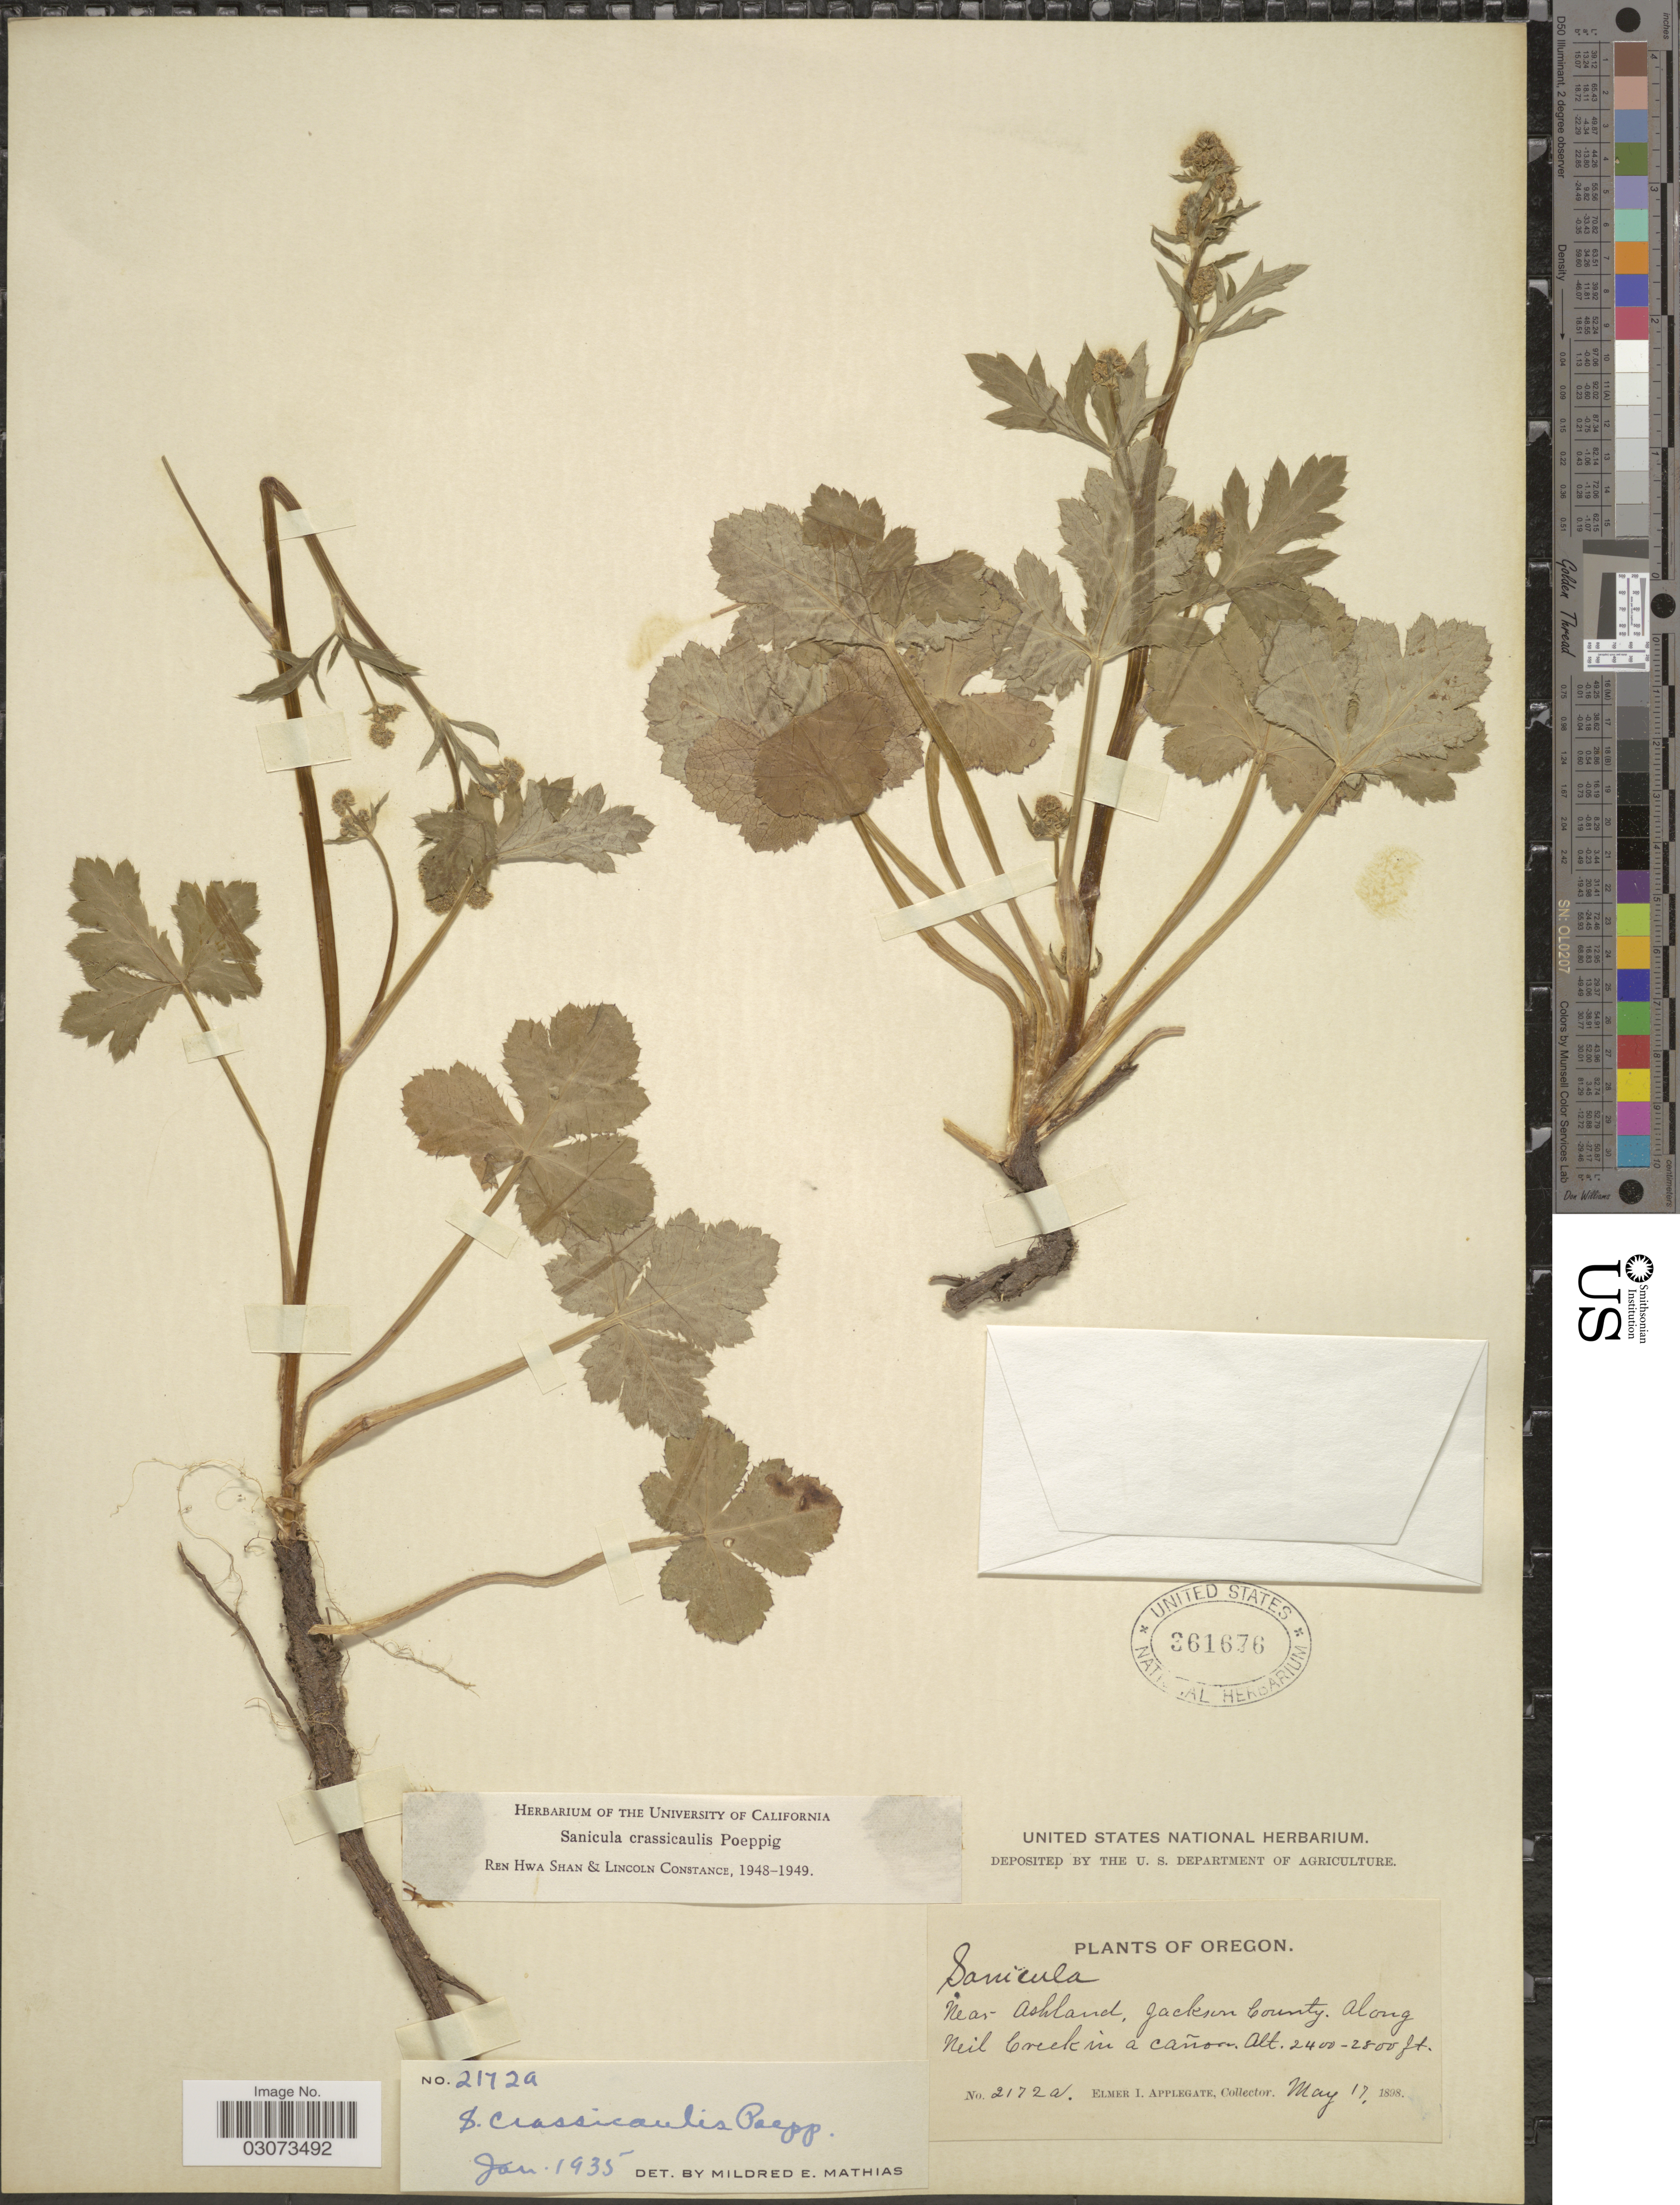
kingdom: Plantae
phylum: Tracheophyta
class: Magnoliopsida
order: Apiales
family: Apiaceae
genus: Sanicula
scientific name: Sanicula crassicaulis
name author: Poepp. ex DC.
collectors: E. I. Applegate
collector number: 2172a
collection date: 1898-05-17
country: United States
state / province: Oregon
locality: Near Ashland, Jackson County. Along Neil Creek in a cañon.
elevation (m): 732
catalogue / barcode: US 361676